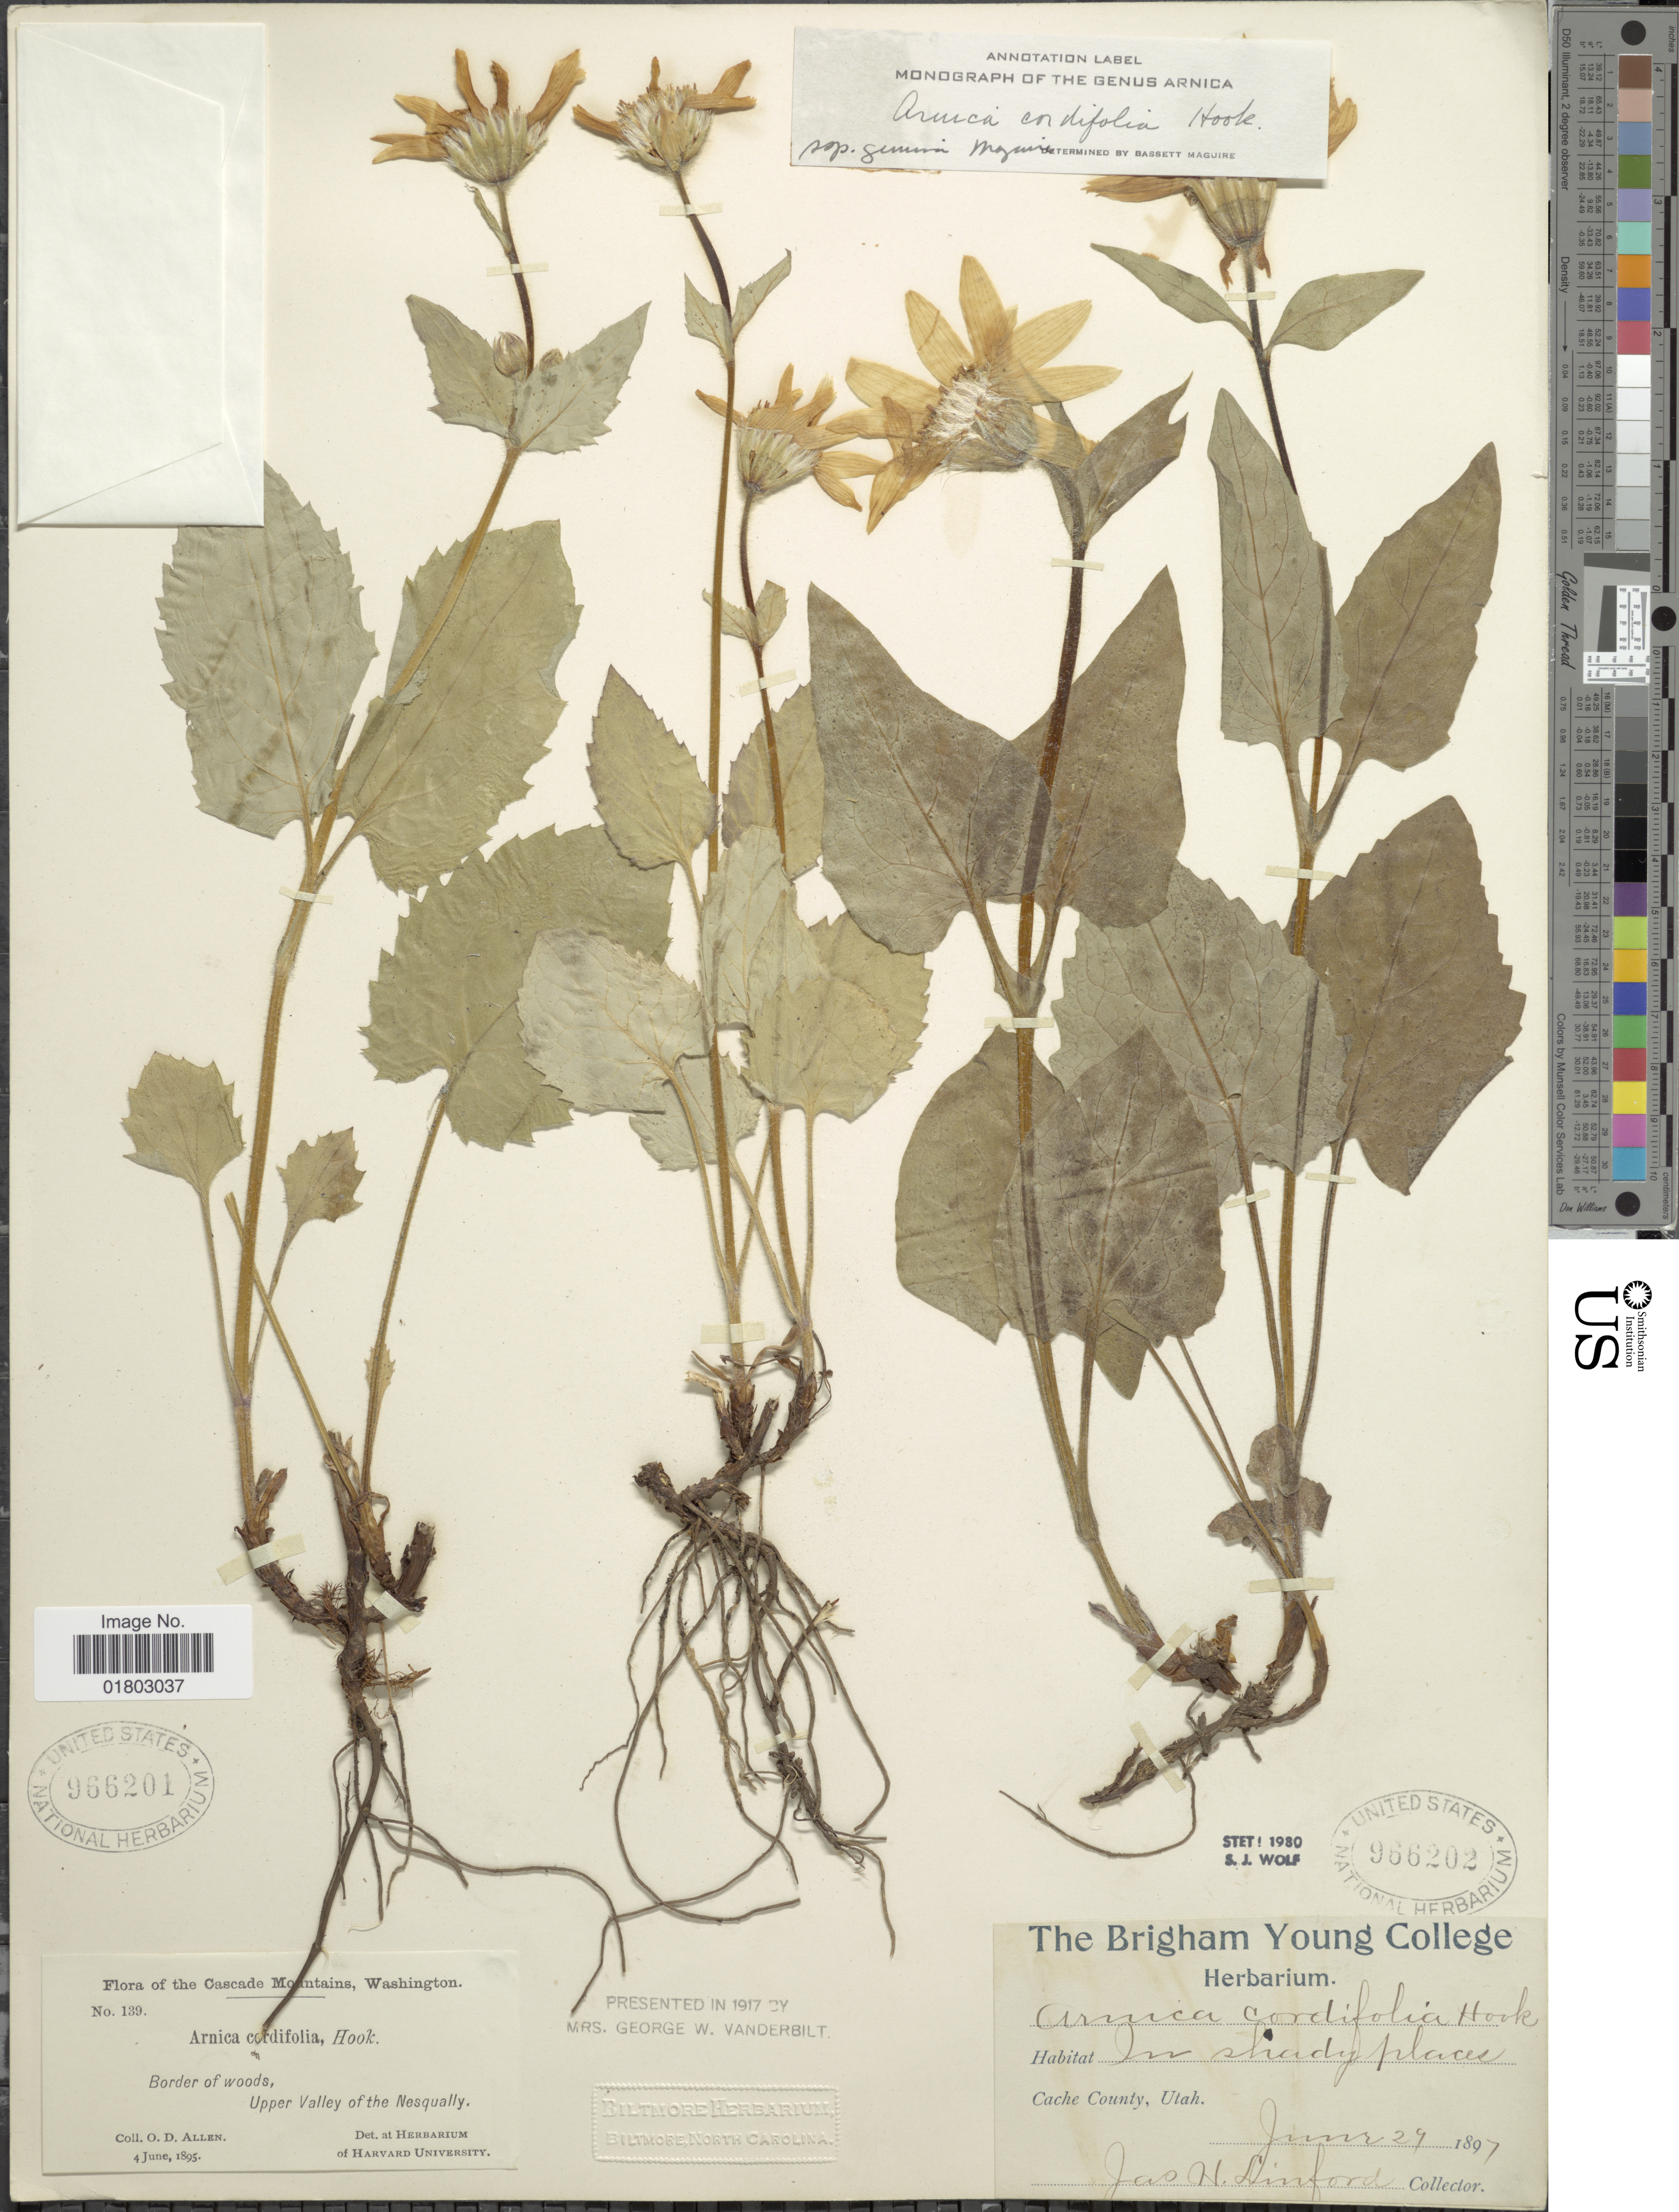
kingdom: Plantae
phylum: Tracheophyta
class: Magnoliopsida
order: Asterales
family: Asteraceae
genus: Arnica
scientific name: Arnica cordifolia subsp. genuina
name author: Maguire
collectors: J. Linford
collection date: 1897-06-29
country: United States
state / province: Utah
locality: In shady place, Cache County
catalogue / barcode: US 966202-2